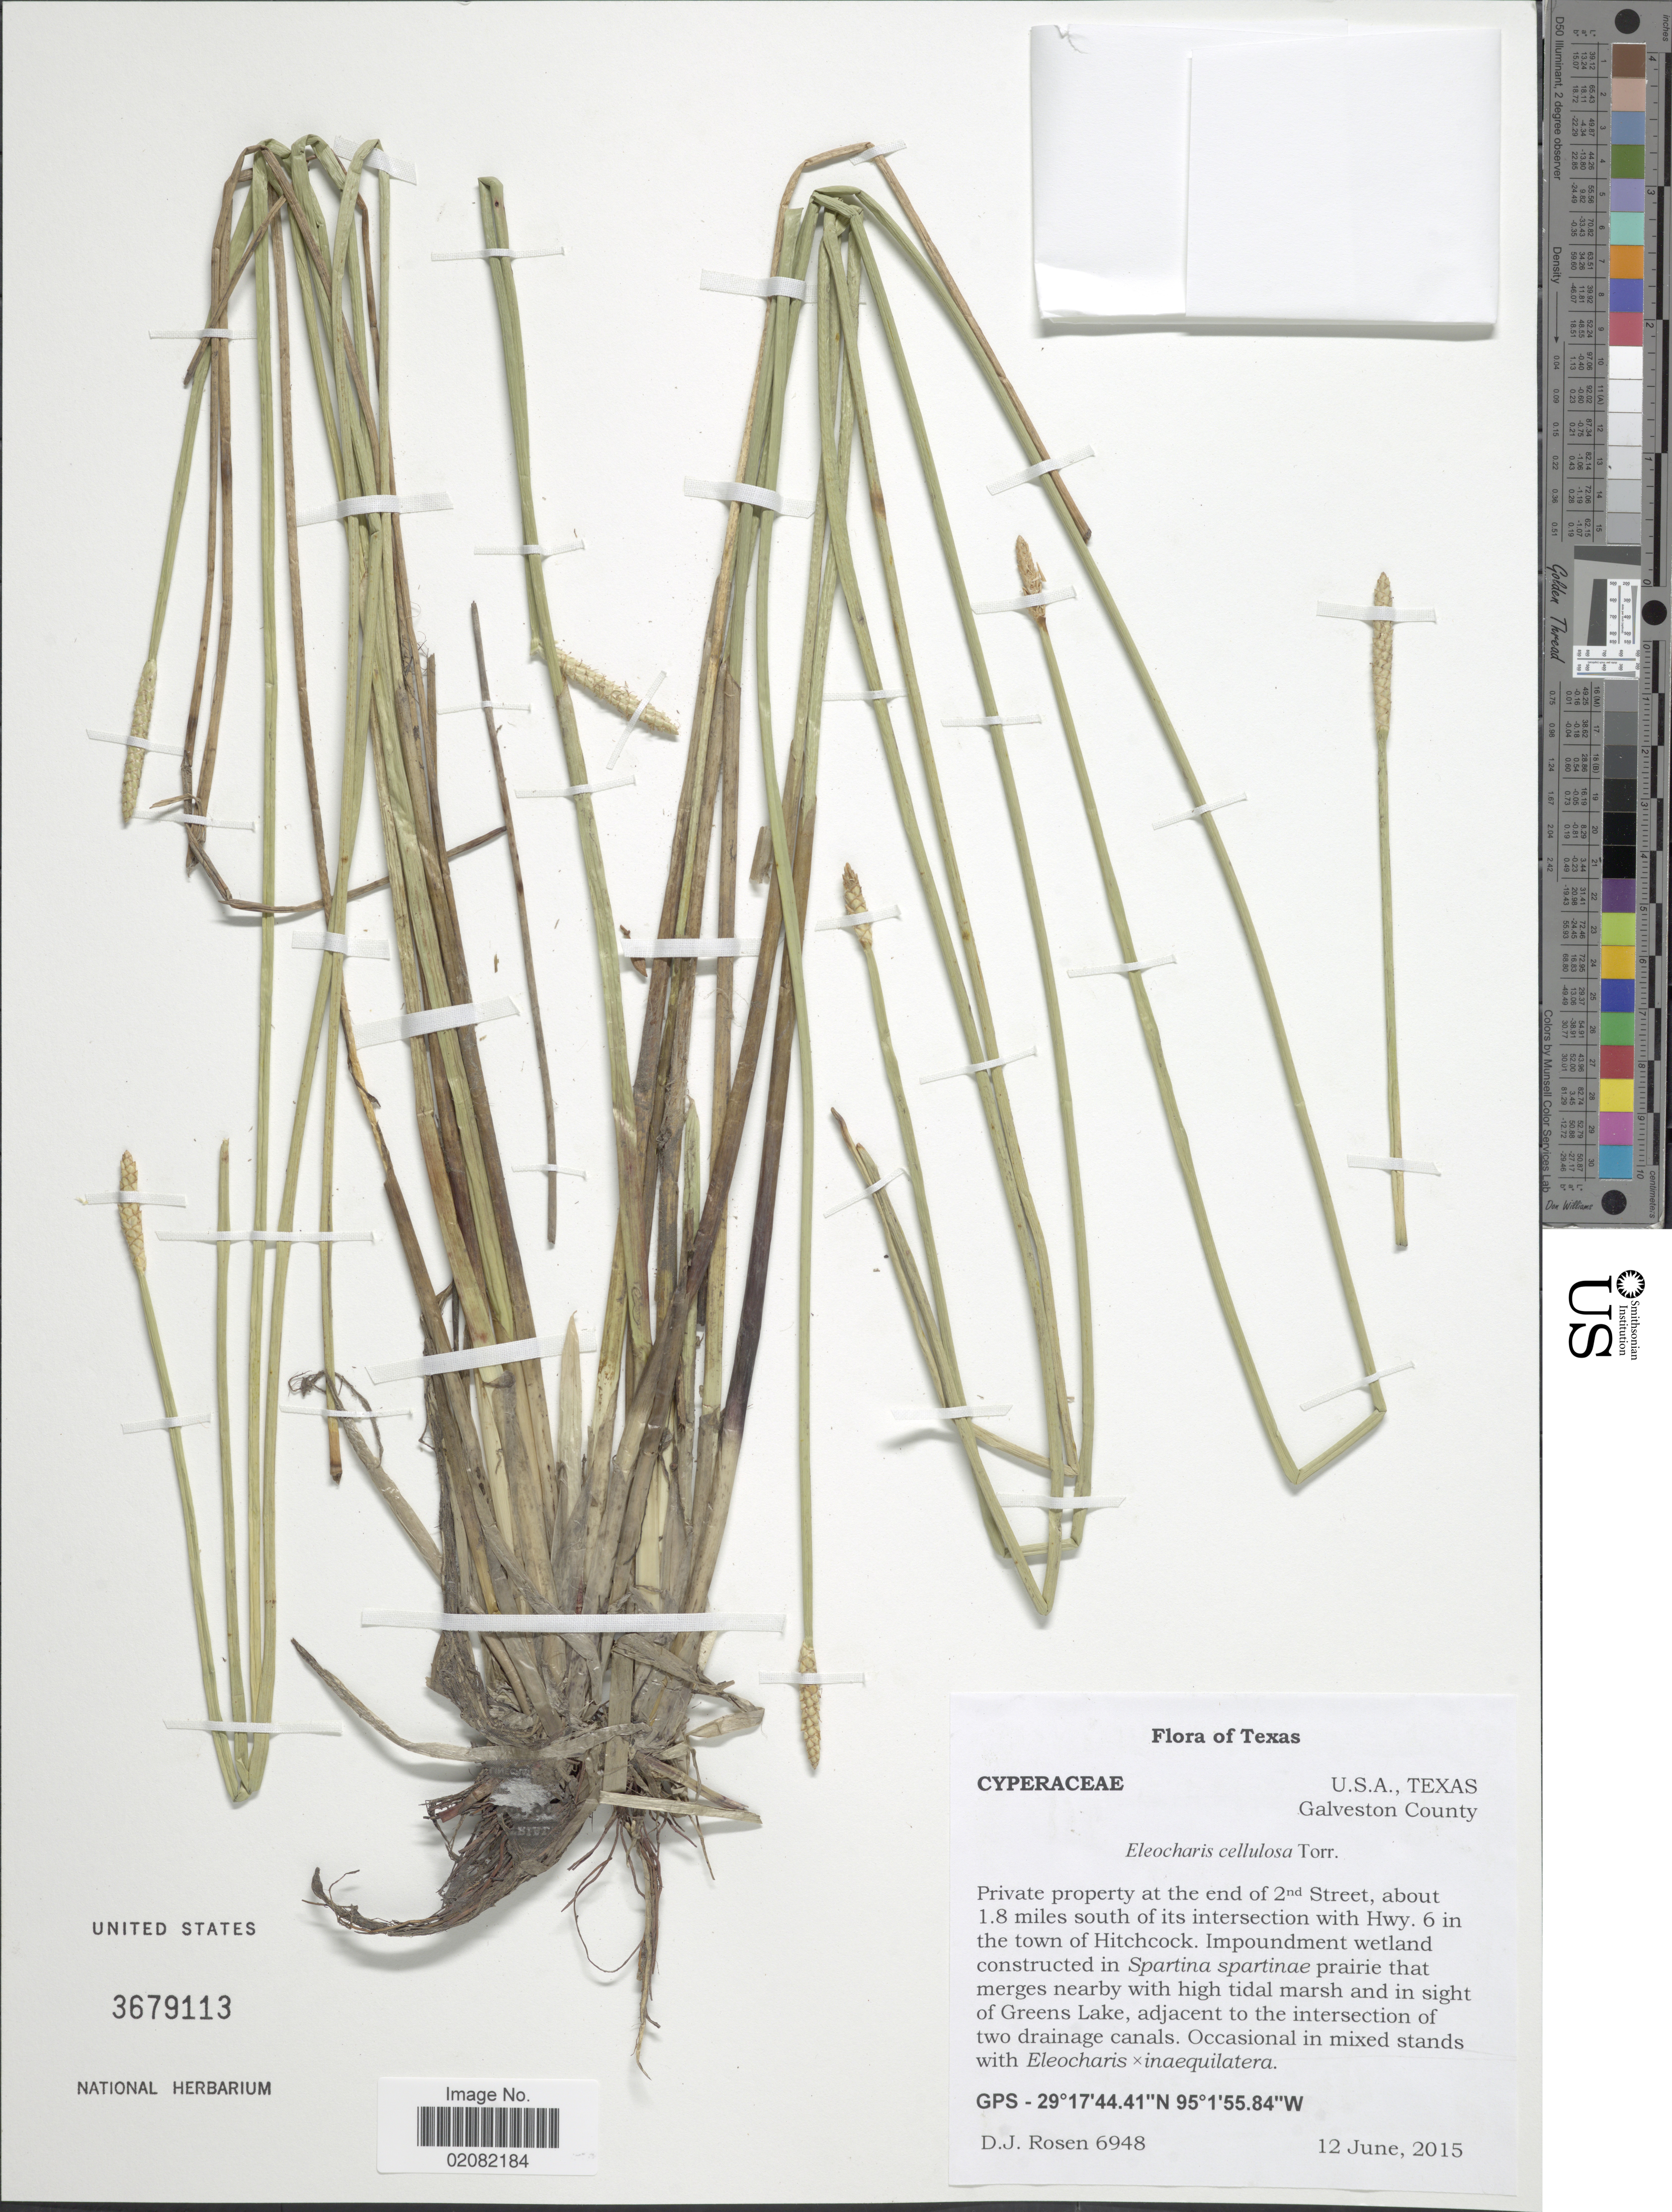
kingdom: Plantae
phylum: Tracheophyta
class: Liliopsida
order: Poales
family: Cyperaceae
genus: Eleocharis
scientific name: Eleocharis cellulosa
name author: Torr.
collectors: D. J. Rosen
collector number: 6948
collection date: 2015-06-12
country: United States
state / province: Texas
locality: Private property at the end of 2nd Street, about 1.8 miles south of its intersection with Hwy. 6 in town of Hitchcock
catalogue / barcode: US 3679113